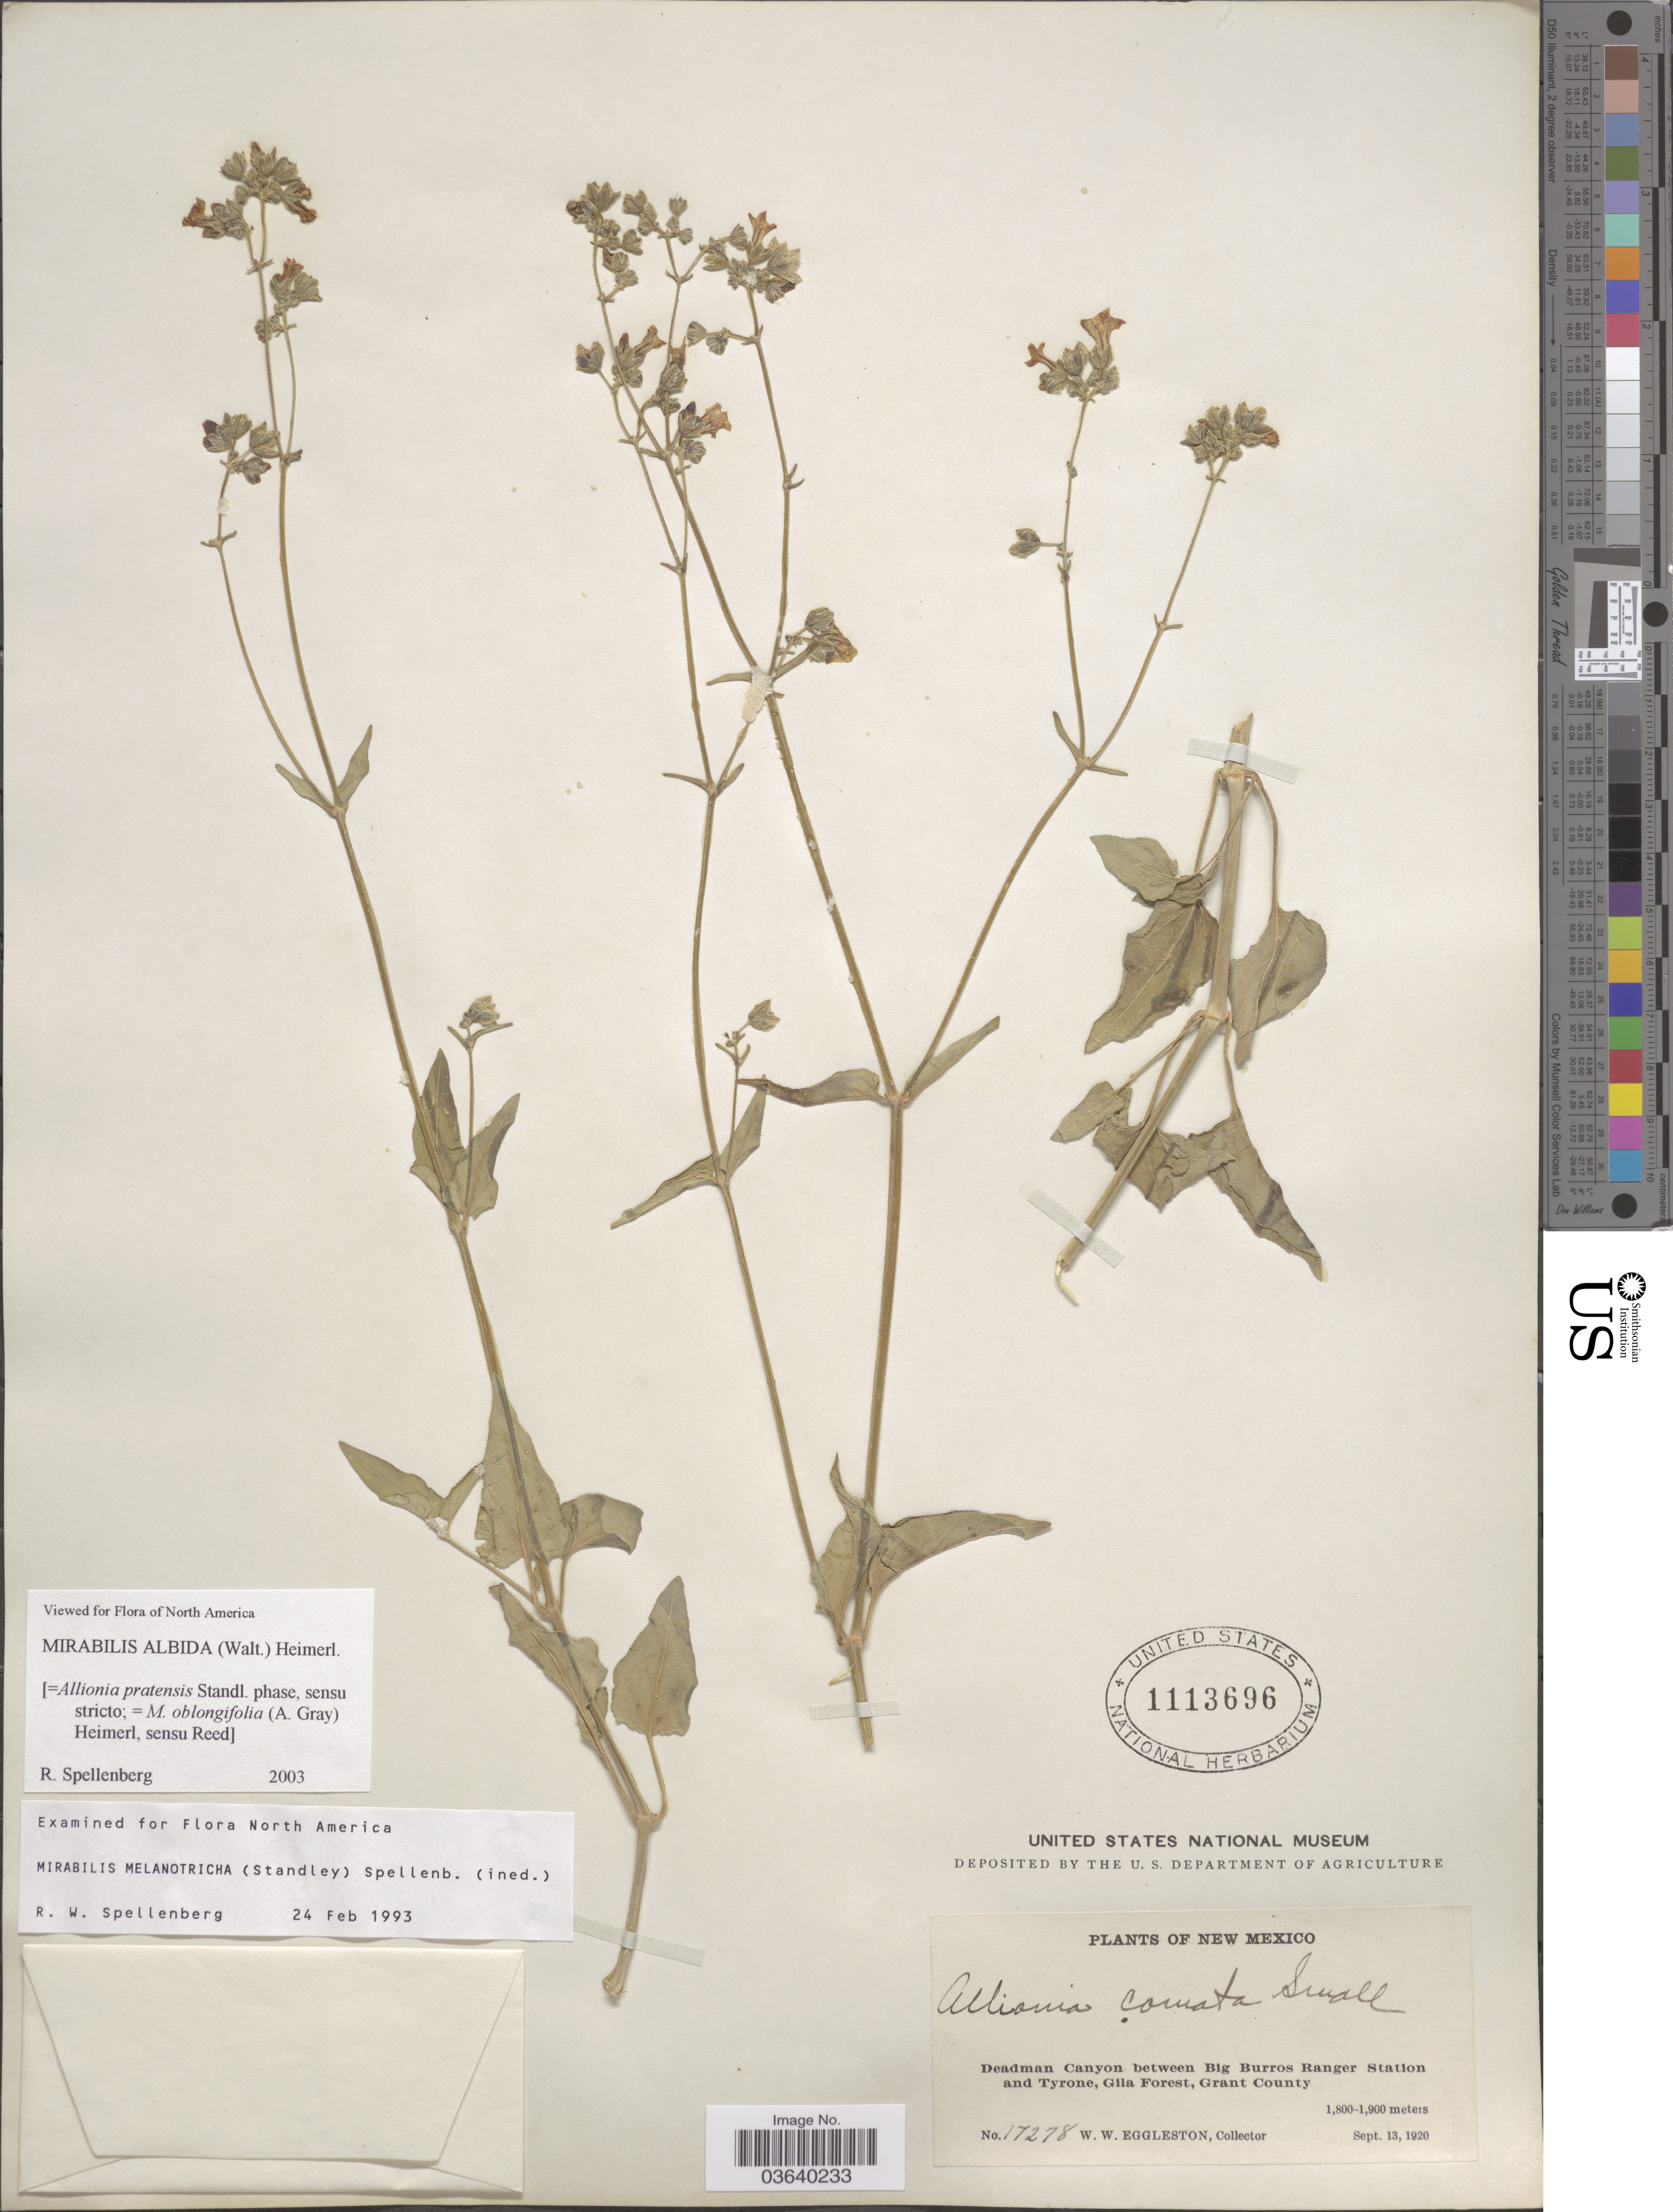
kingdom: Plantae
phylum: Tracheophyta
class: Magnoliopsida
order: Caryophyllales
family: Nyctaginaceae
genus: Mirabilis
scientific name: Mirabilis albida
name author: (Walter) Heimerl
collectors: W. W. Eggleston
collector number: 17278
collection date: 1920-09-13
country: United States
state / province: New Mexico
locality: Deadman Canyon between Big Burros Ranger Station and Tyrone, Gila Forest, Grant County.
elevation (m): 1800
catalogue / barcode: US 1113696